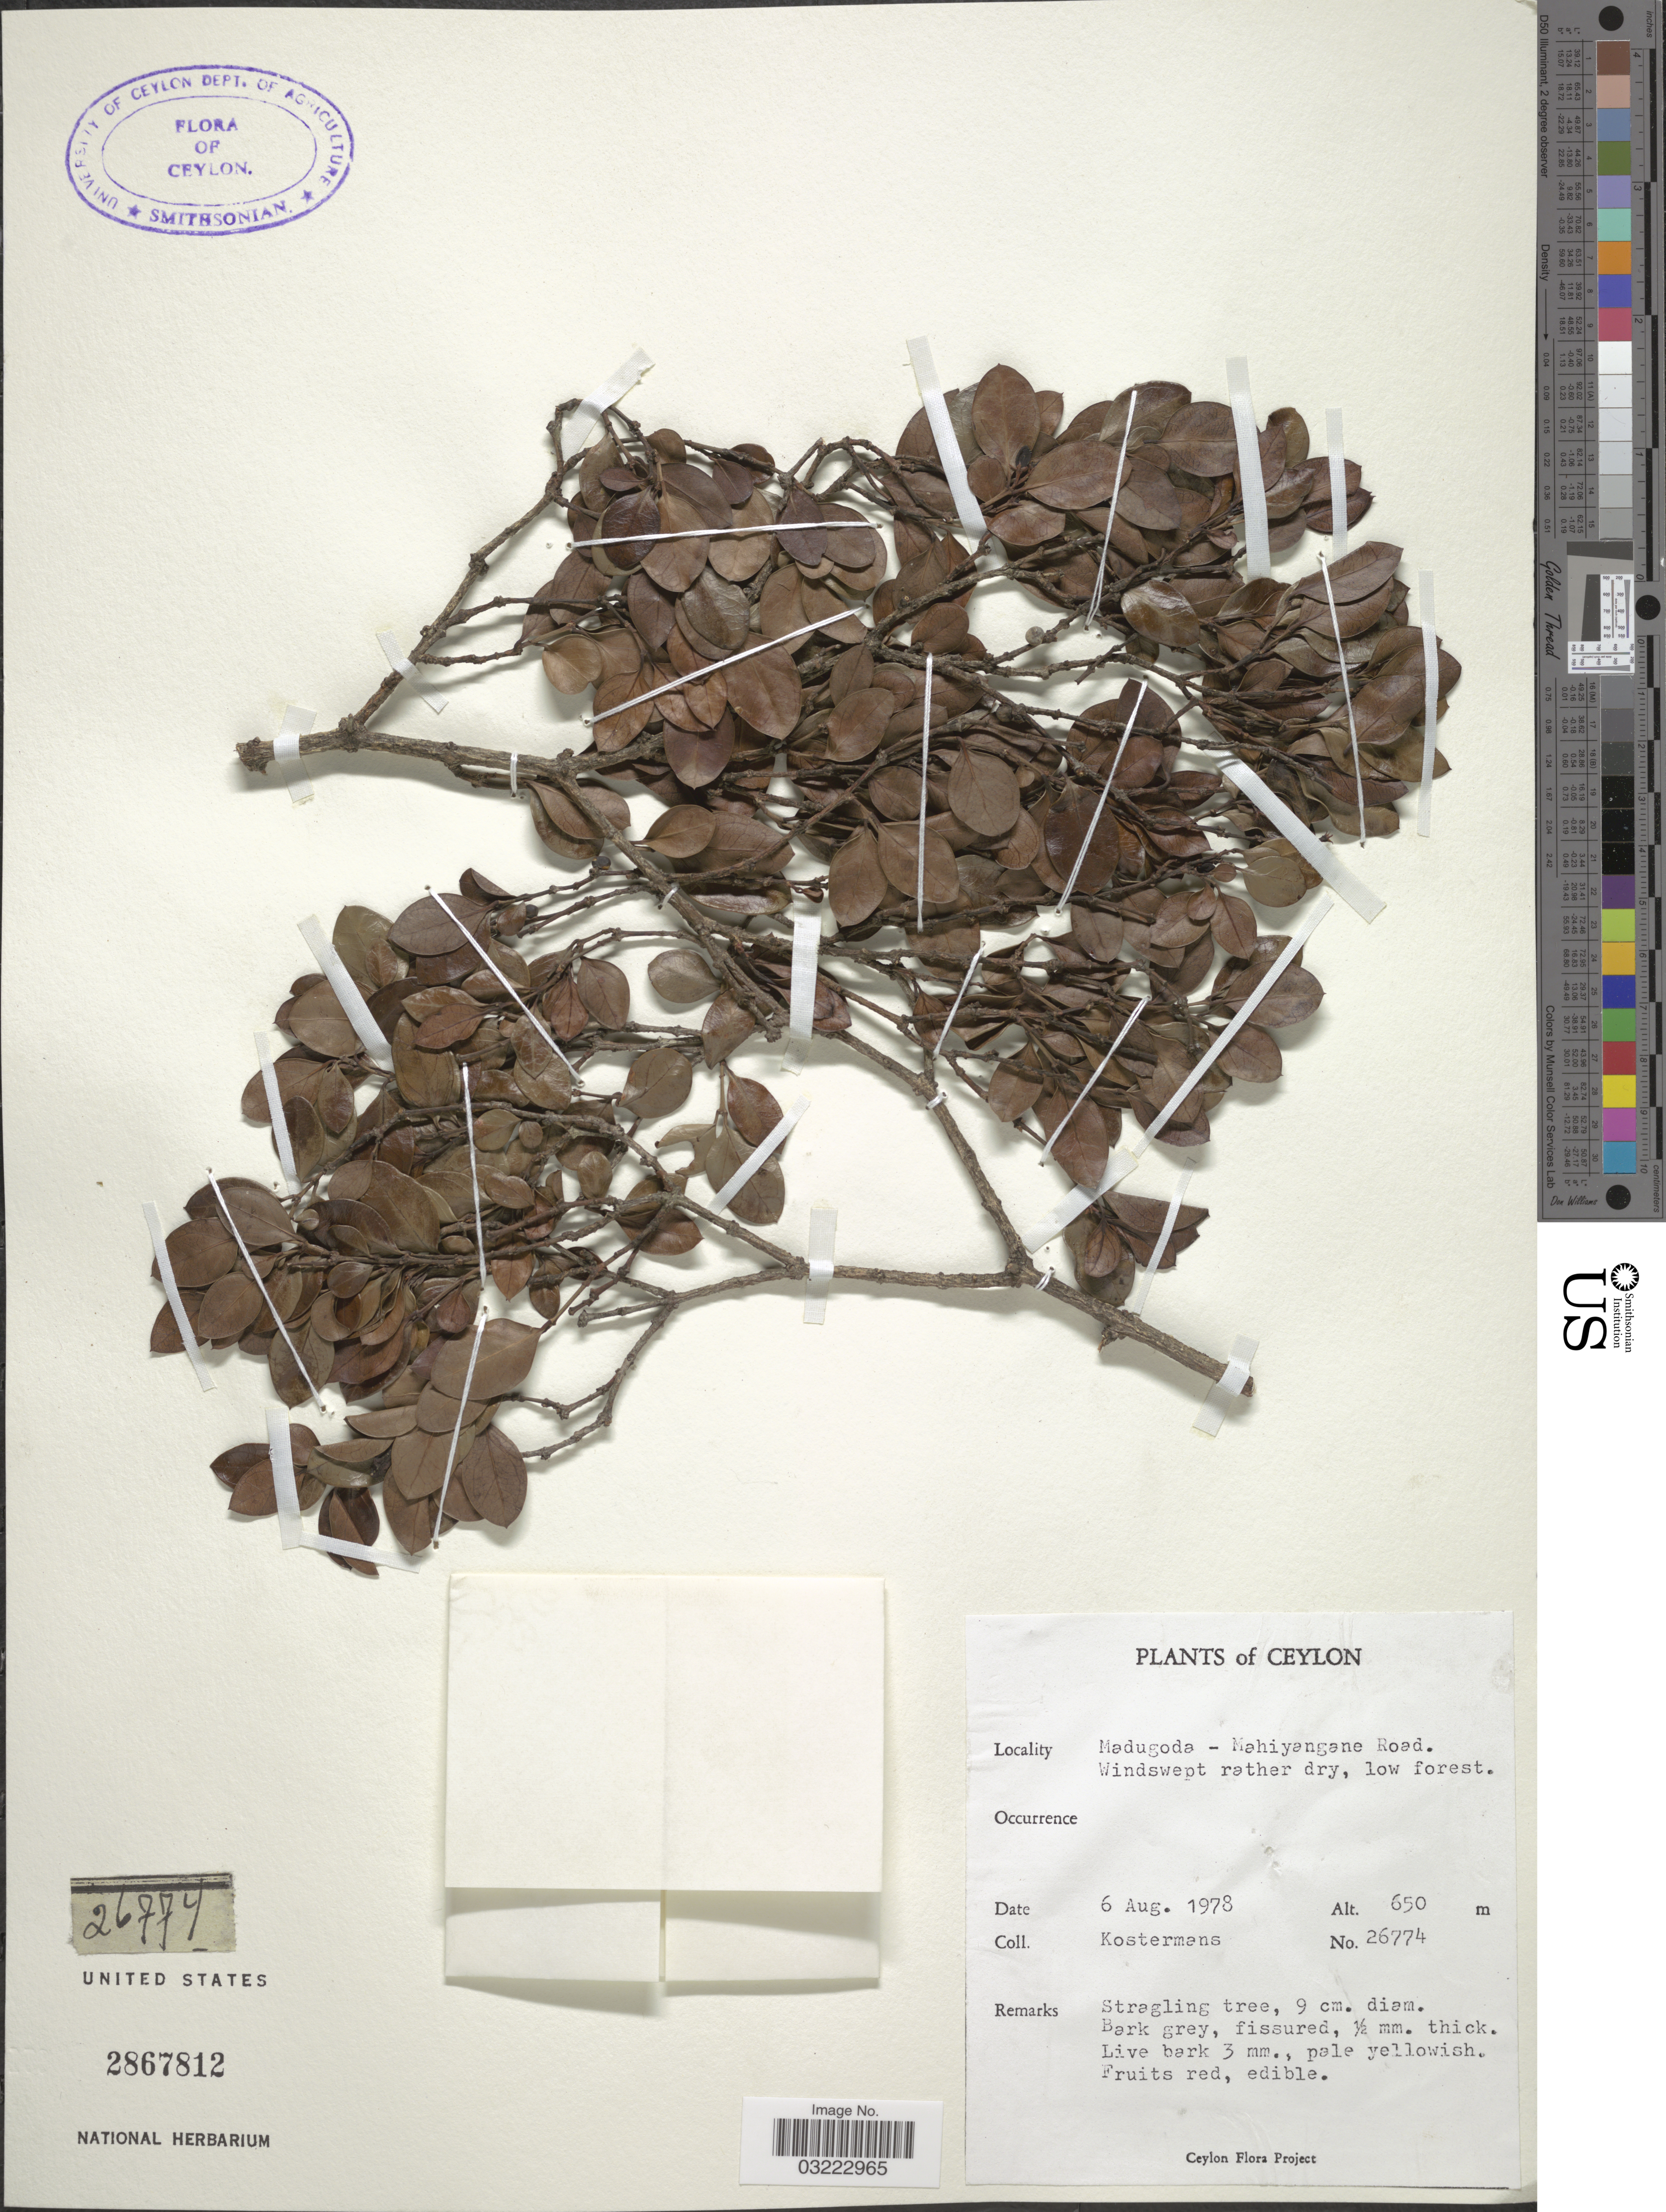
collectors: Kostermans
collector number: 26774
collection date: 1978-08-06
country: Sri Lanka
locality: Ceylon. Madugoda - Mahiyangane Road. Windswept rather dry, low forest.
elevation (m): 650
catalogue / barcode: US 2867812